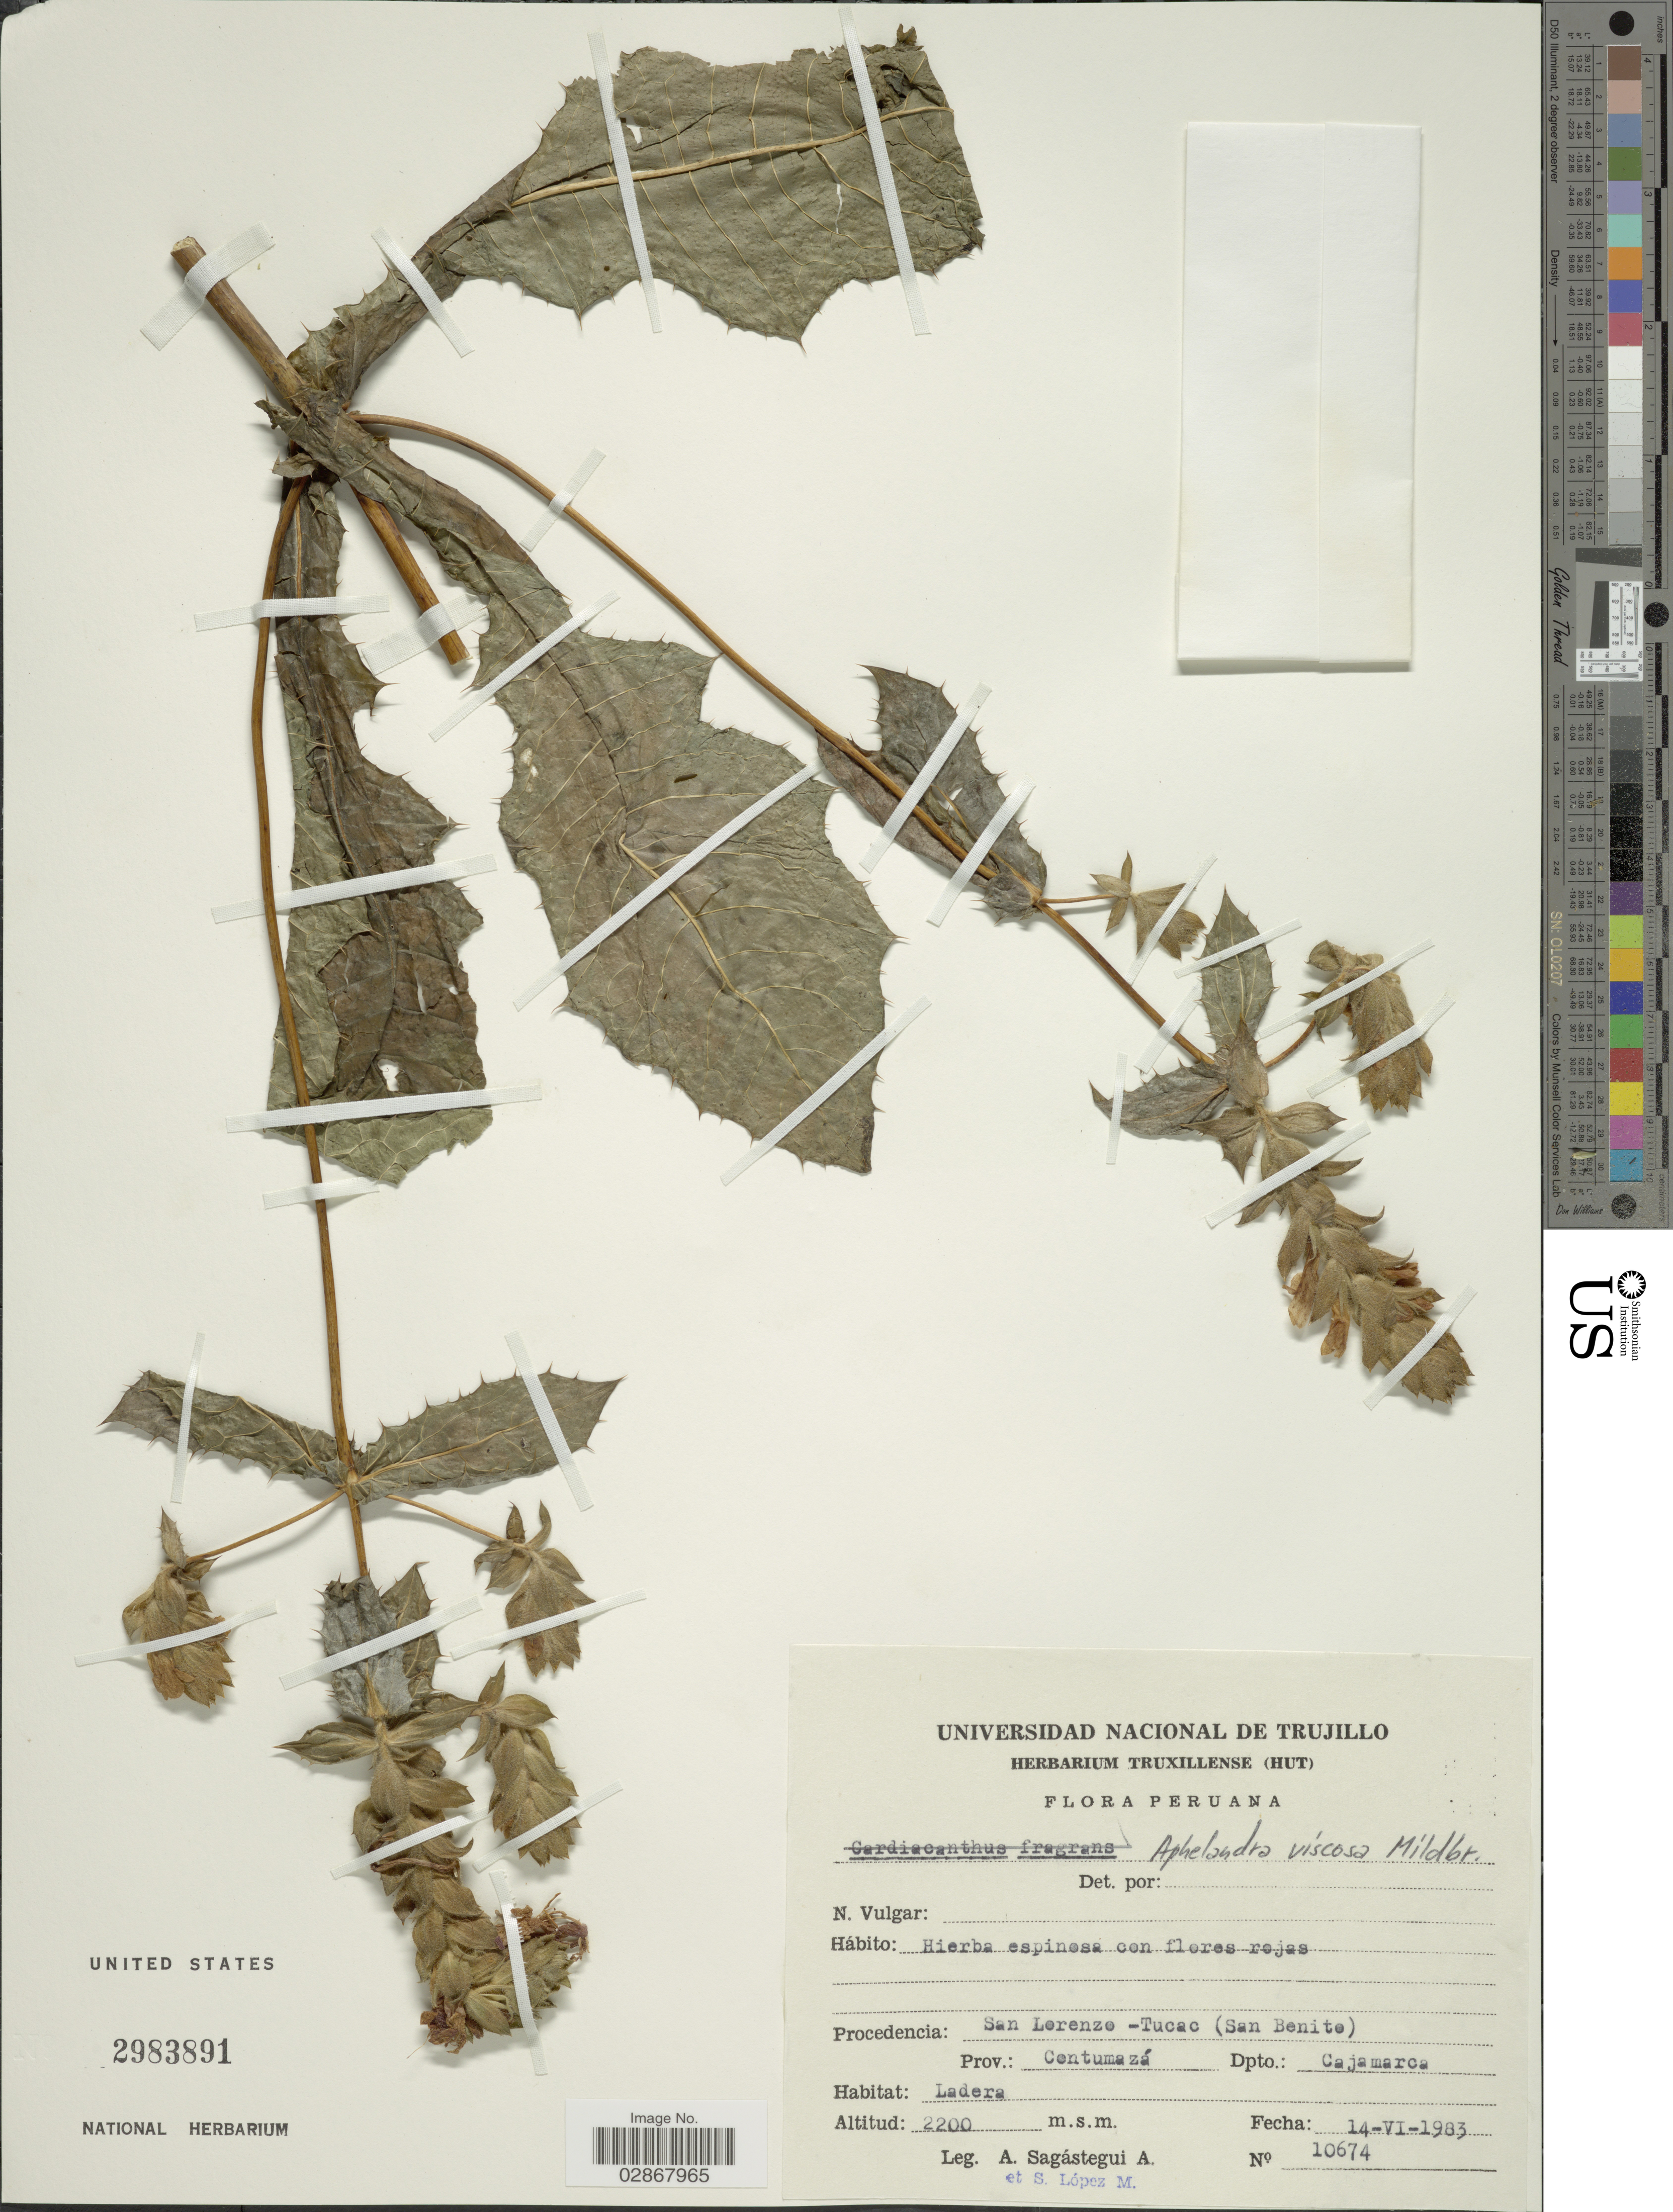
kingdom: Plantae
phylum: Tracheophyta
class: Magnoliopsida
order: Lamiales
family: Acanthaceae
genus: Aphelandra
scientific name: Aphelandra viscosa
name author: Mildbr.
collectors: A. Sagástegui A. & S. Lopez M.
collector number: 10674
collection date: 1983-06-14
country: Peru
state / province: Cajamarca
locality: Procedencia: San Lorenzo-Tucac (San Benito). Prov.: Contumazá. Dpto.: Cajamarca.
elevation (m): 2200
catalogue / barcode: US 2983891